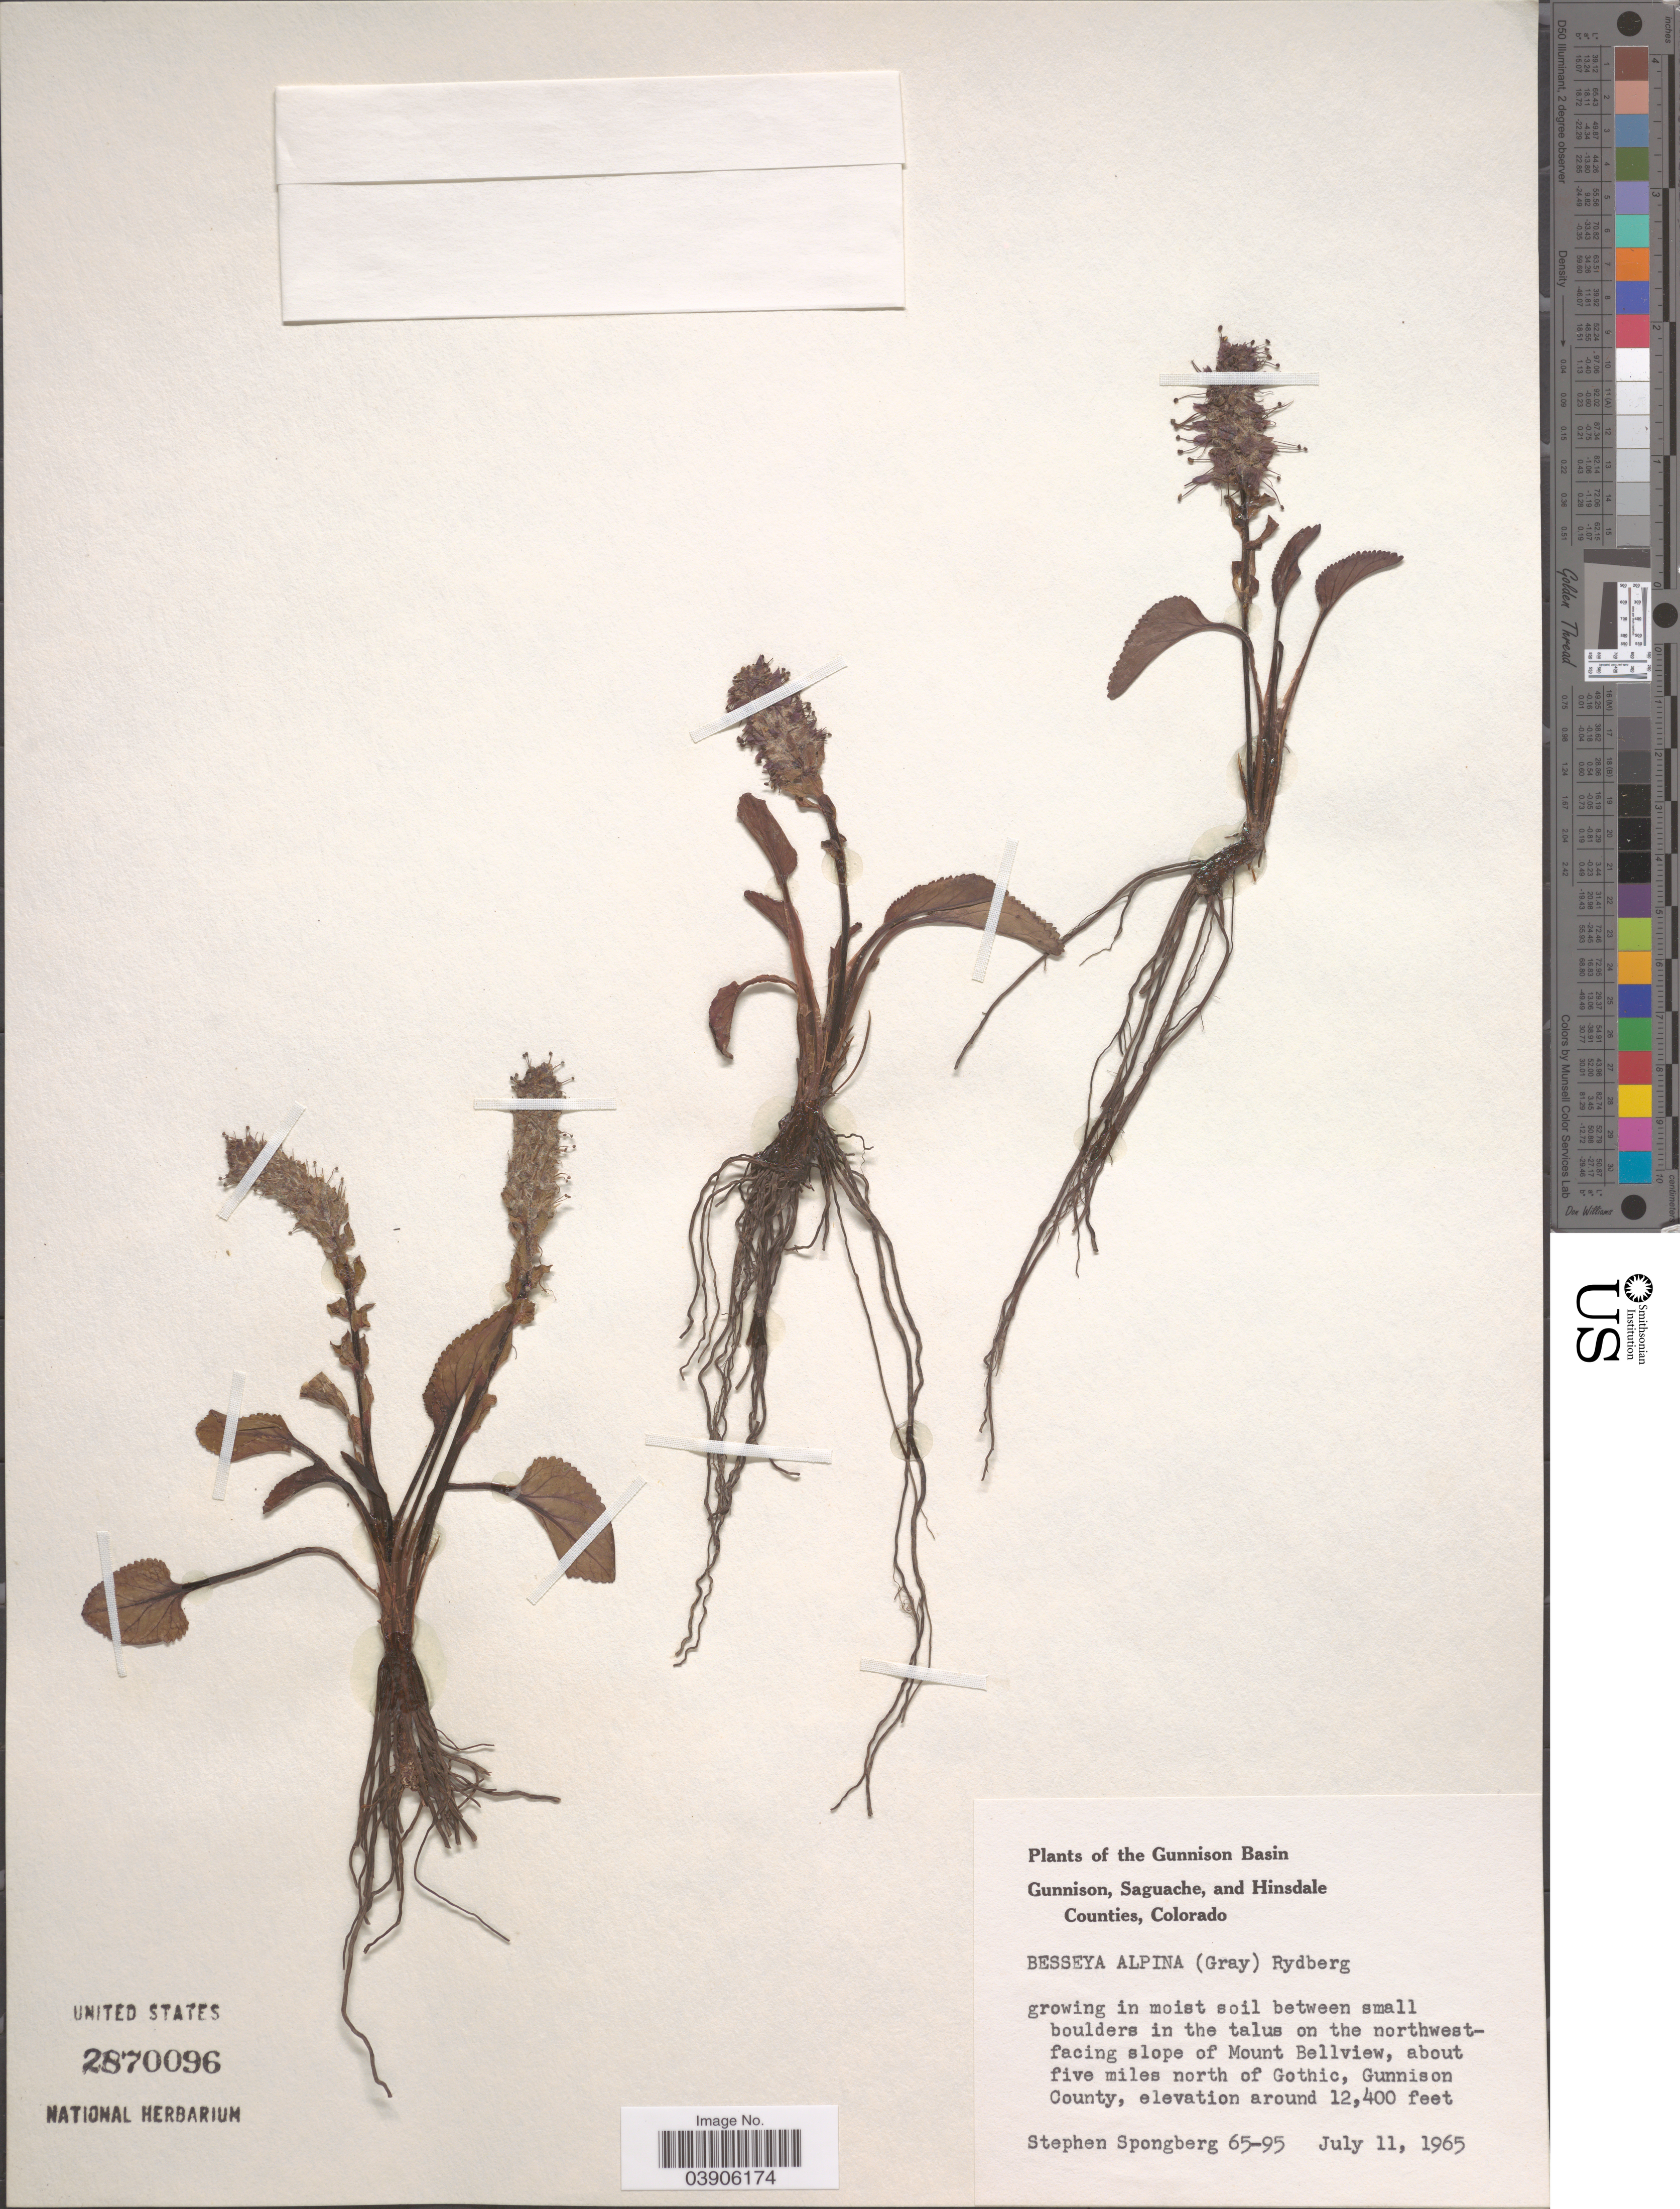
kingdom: Plantae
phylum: Tracheophyta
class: Magnoliopsida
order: Lamiales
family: Plantaginaceae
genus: Synthyris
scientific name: Synthyris alpina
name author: A. Gray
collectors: S. A.Spongberg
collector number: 65-95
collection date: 1965-07-11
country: United States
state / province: Colorado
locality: The Gunnison Basin. On the northwest-facing slope of Mount Bellview, about five miles north of Gothic, Gunnison County.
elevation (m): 3780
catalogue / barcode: US 2870096